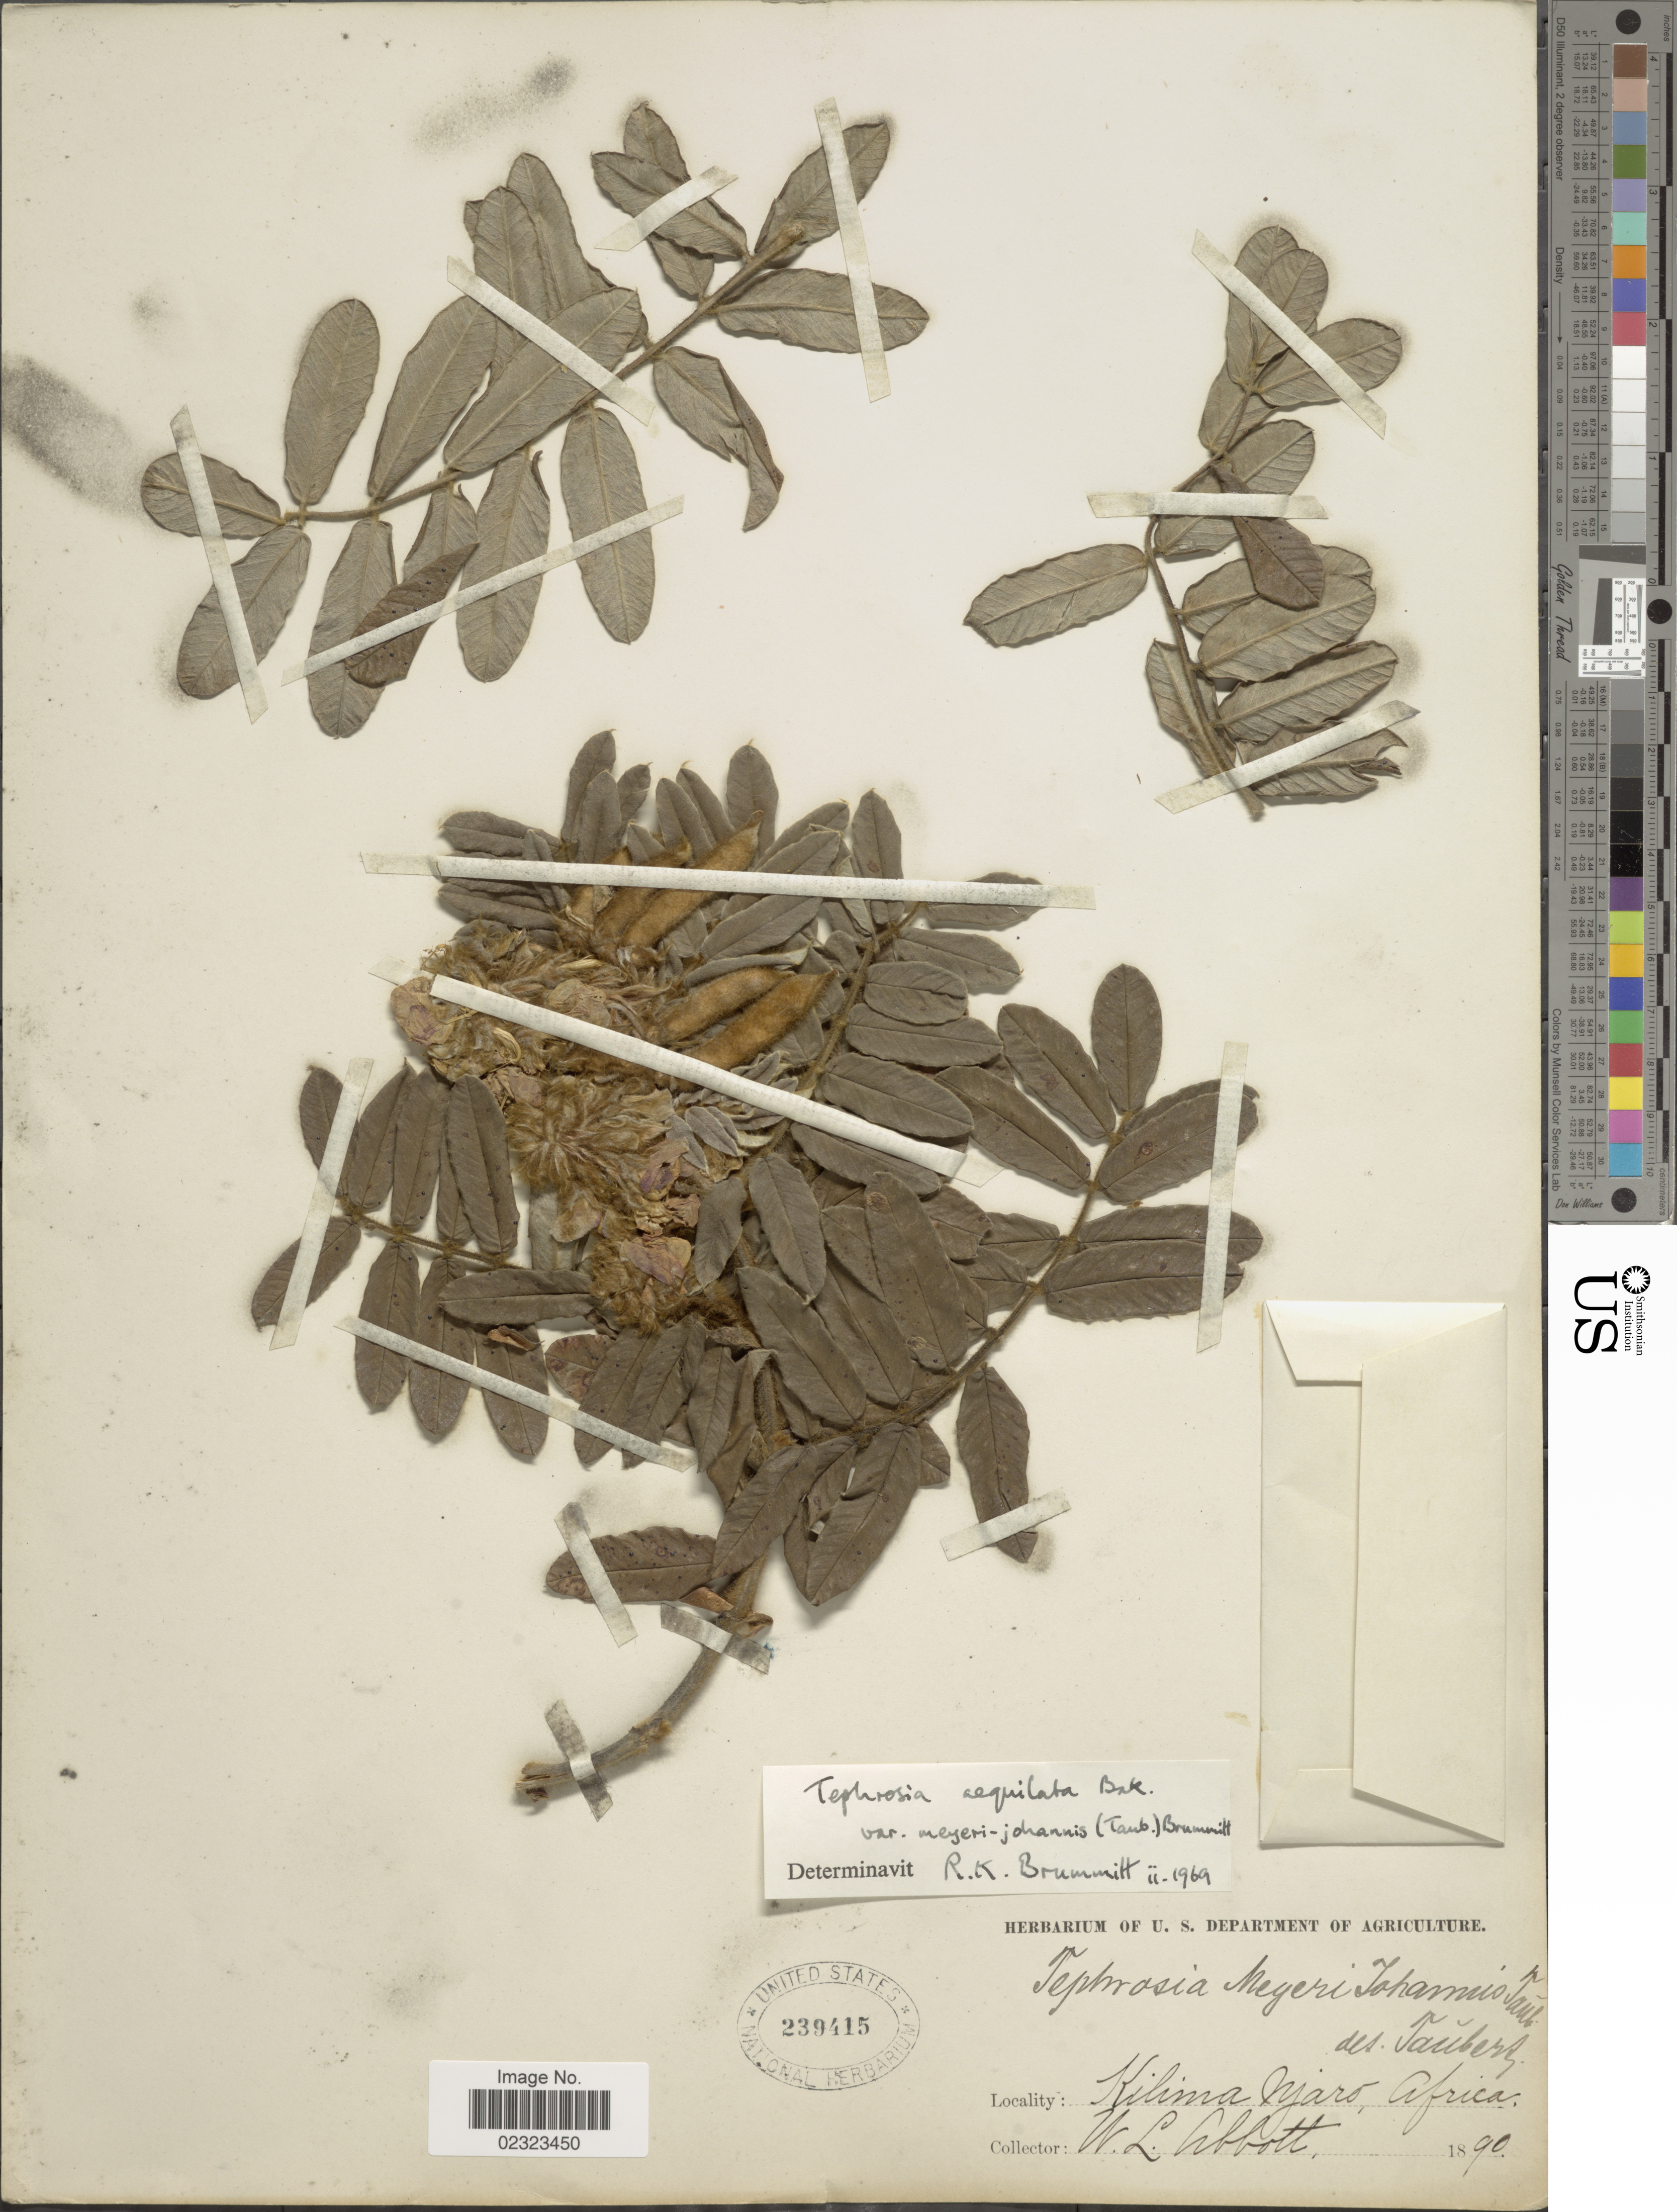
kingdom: Plantae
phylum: Tracheophyta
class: Magnoliopsida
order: Fabales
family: Fabaceae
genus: Tephrosia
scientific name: Tephrosia aequilata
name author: Baker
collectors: W. L. Abbott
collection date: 1890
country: Tanzania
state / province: Kilimanjaro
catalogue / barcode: US 239415